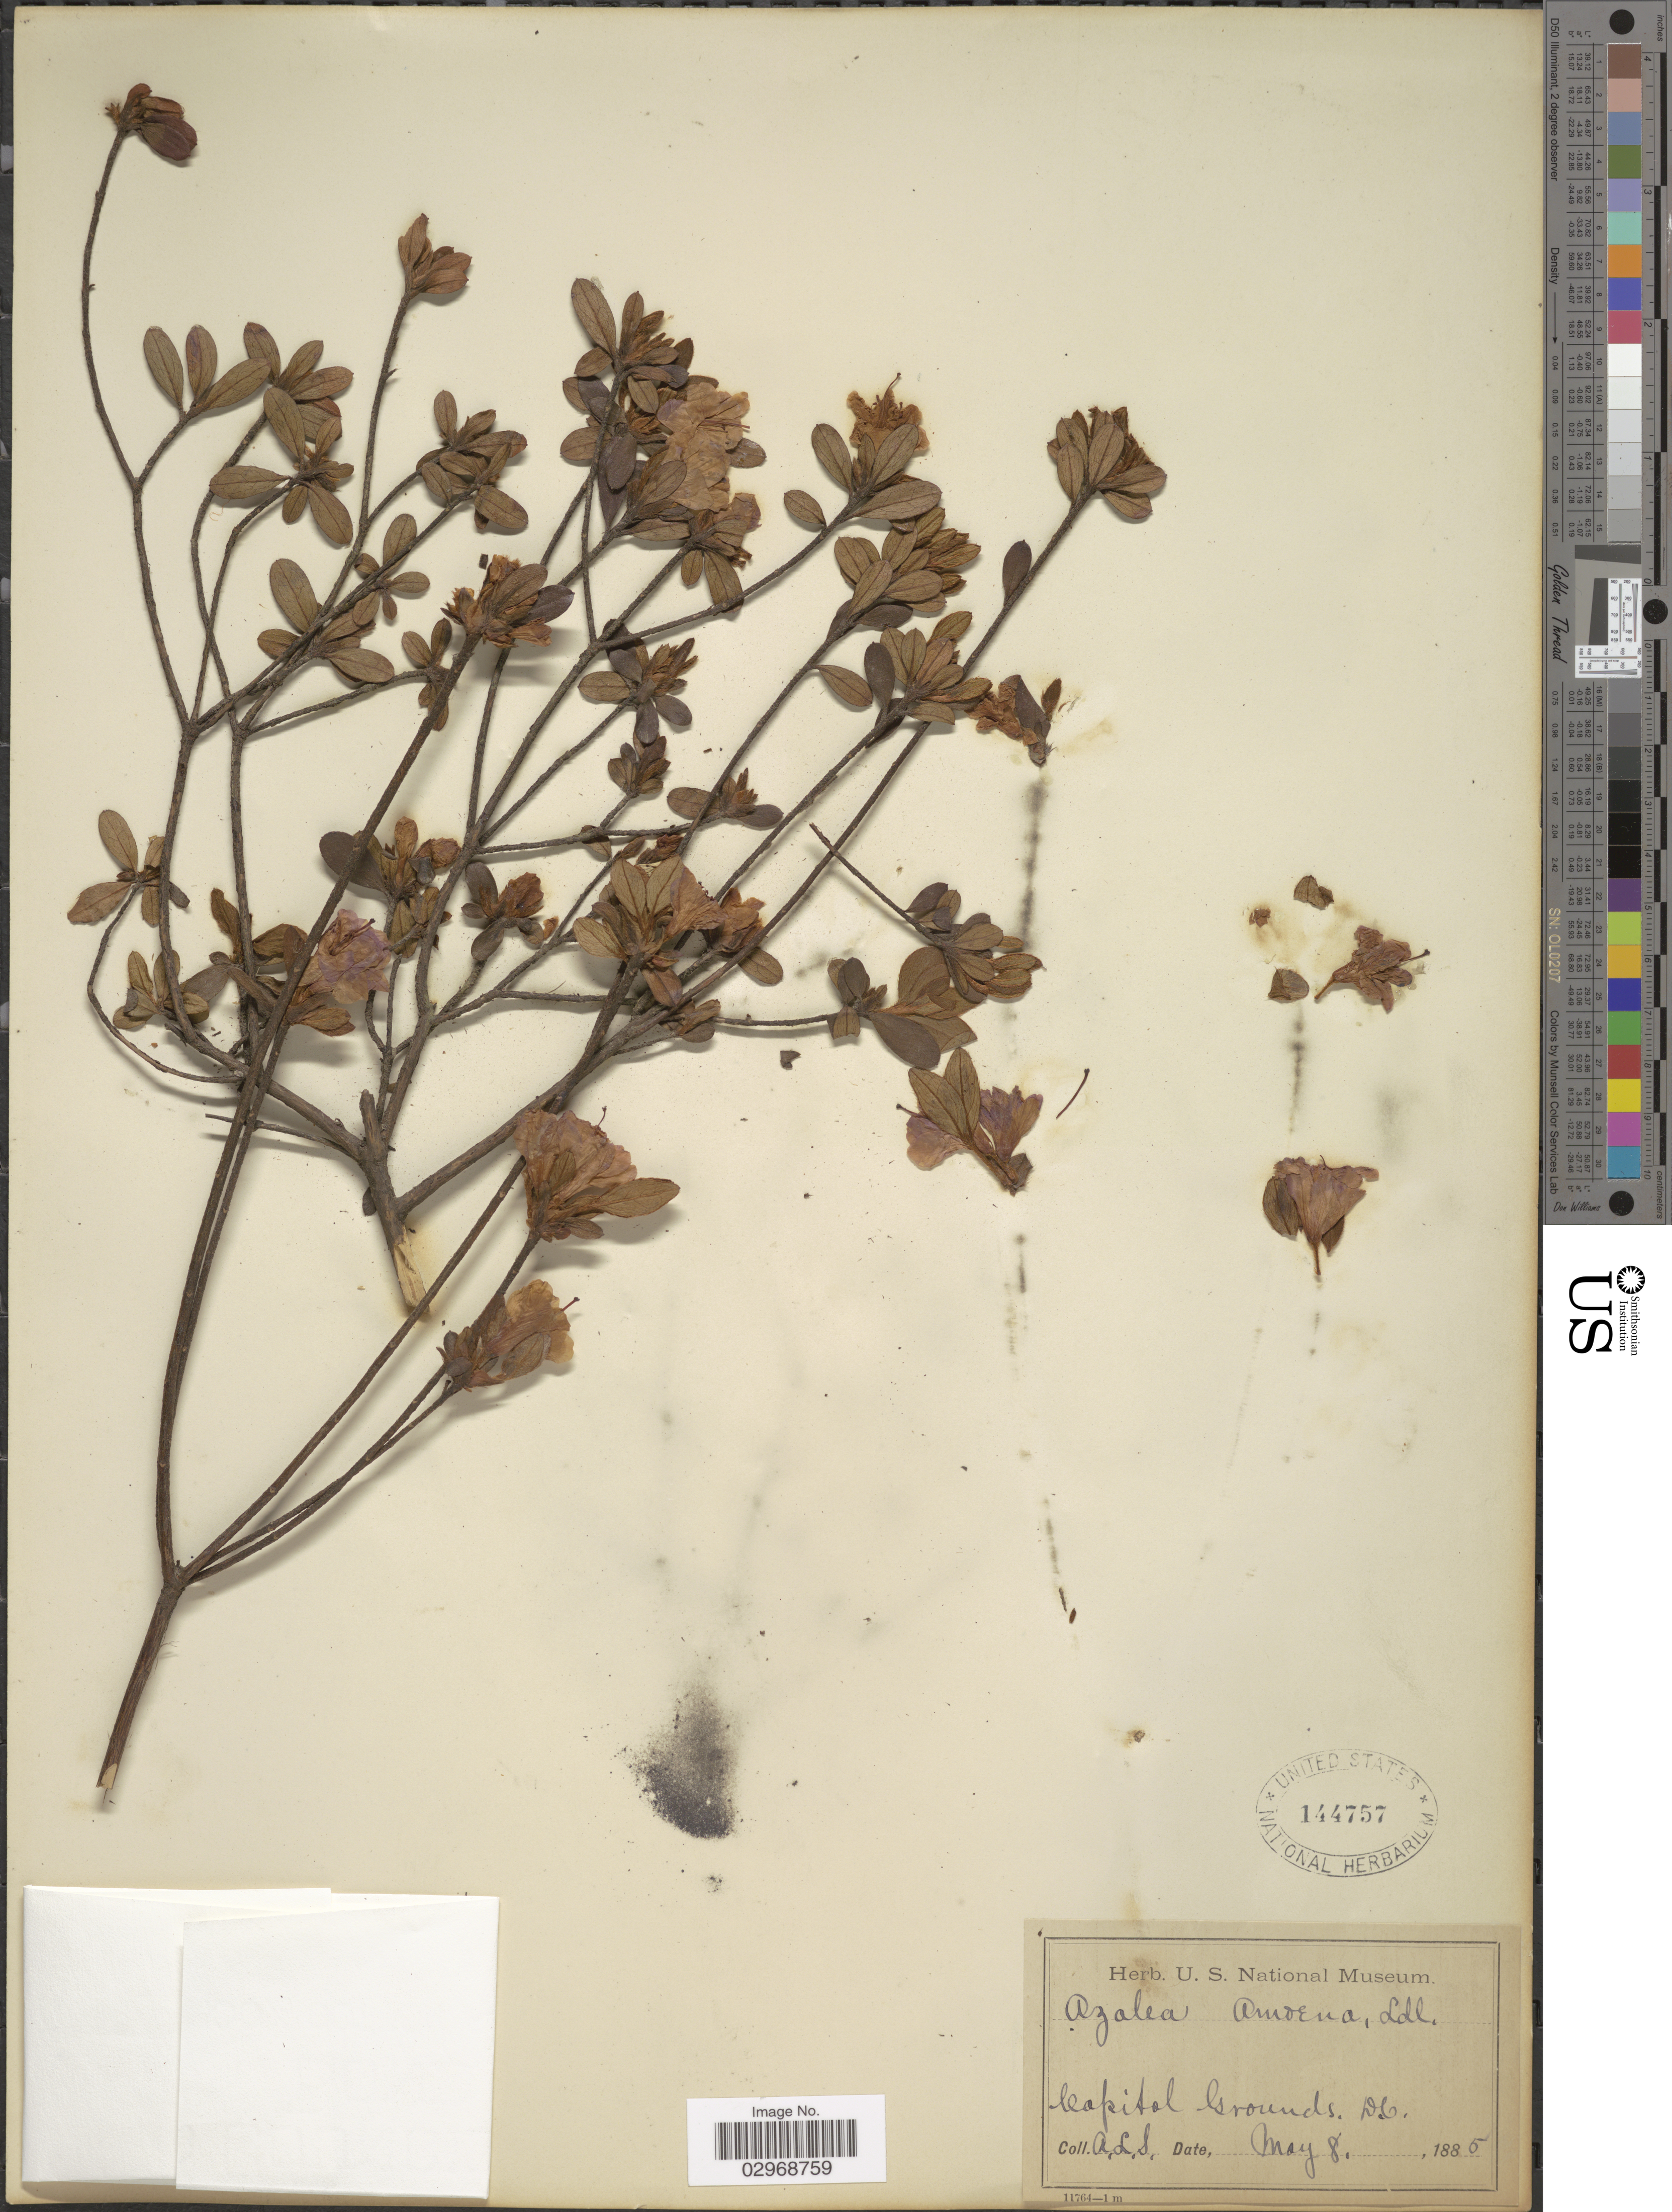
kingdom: Plantae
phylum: Tracheophyta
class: Magnoliopsida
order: Ericales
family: Ericaceae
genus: Rhododendron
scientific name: Rhododendron amoenum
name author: Planch.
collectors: A. L. S.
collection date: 1885-05-08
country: United States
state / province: District of Columbia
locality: Capital Grounds, D.C.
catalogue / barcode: US 144757